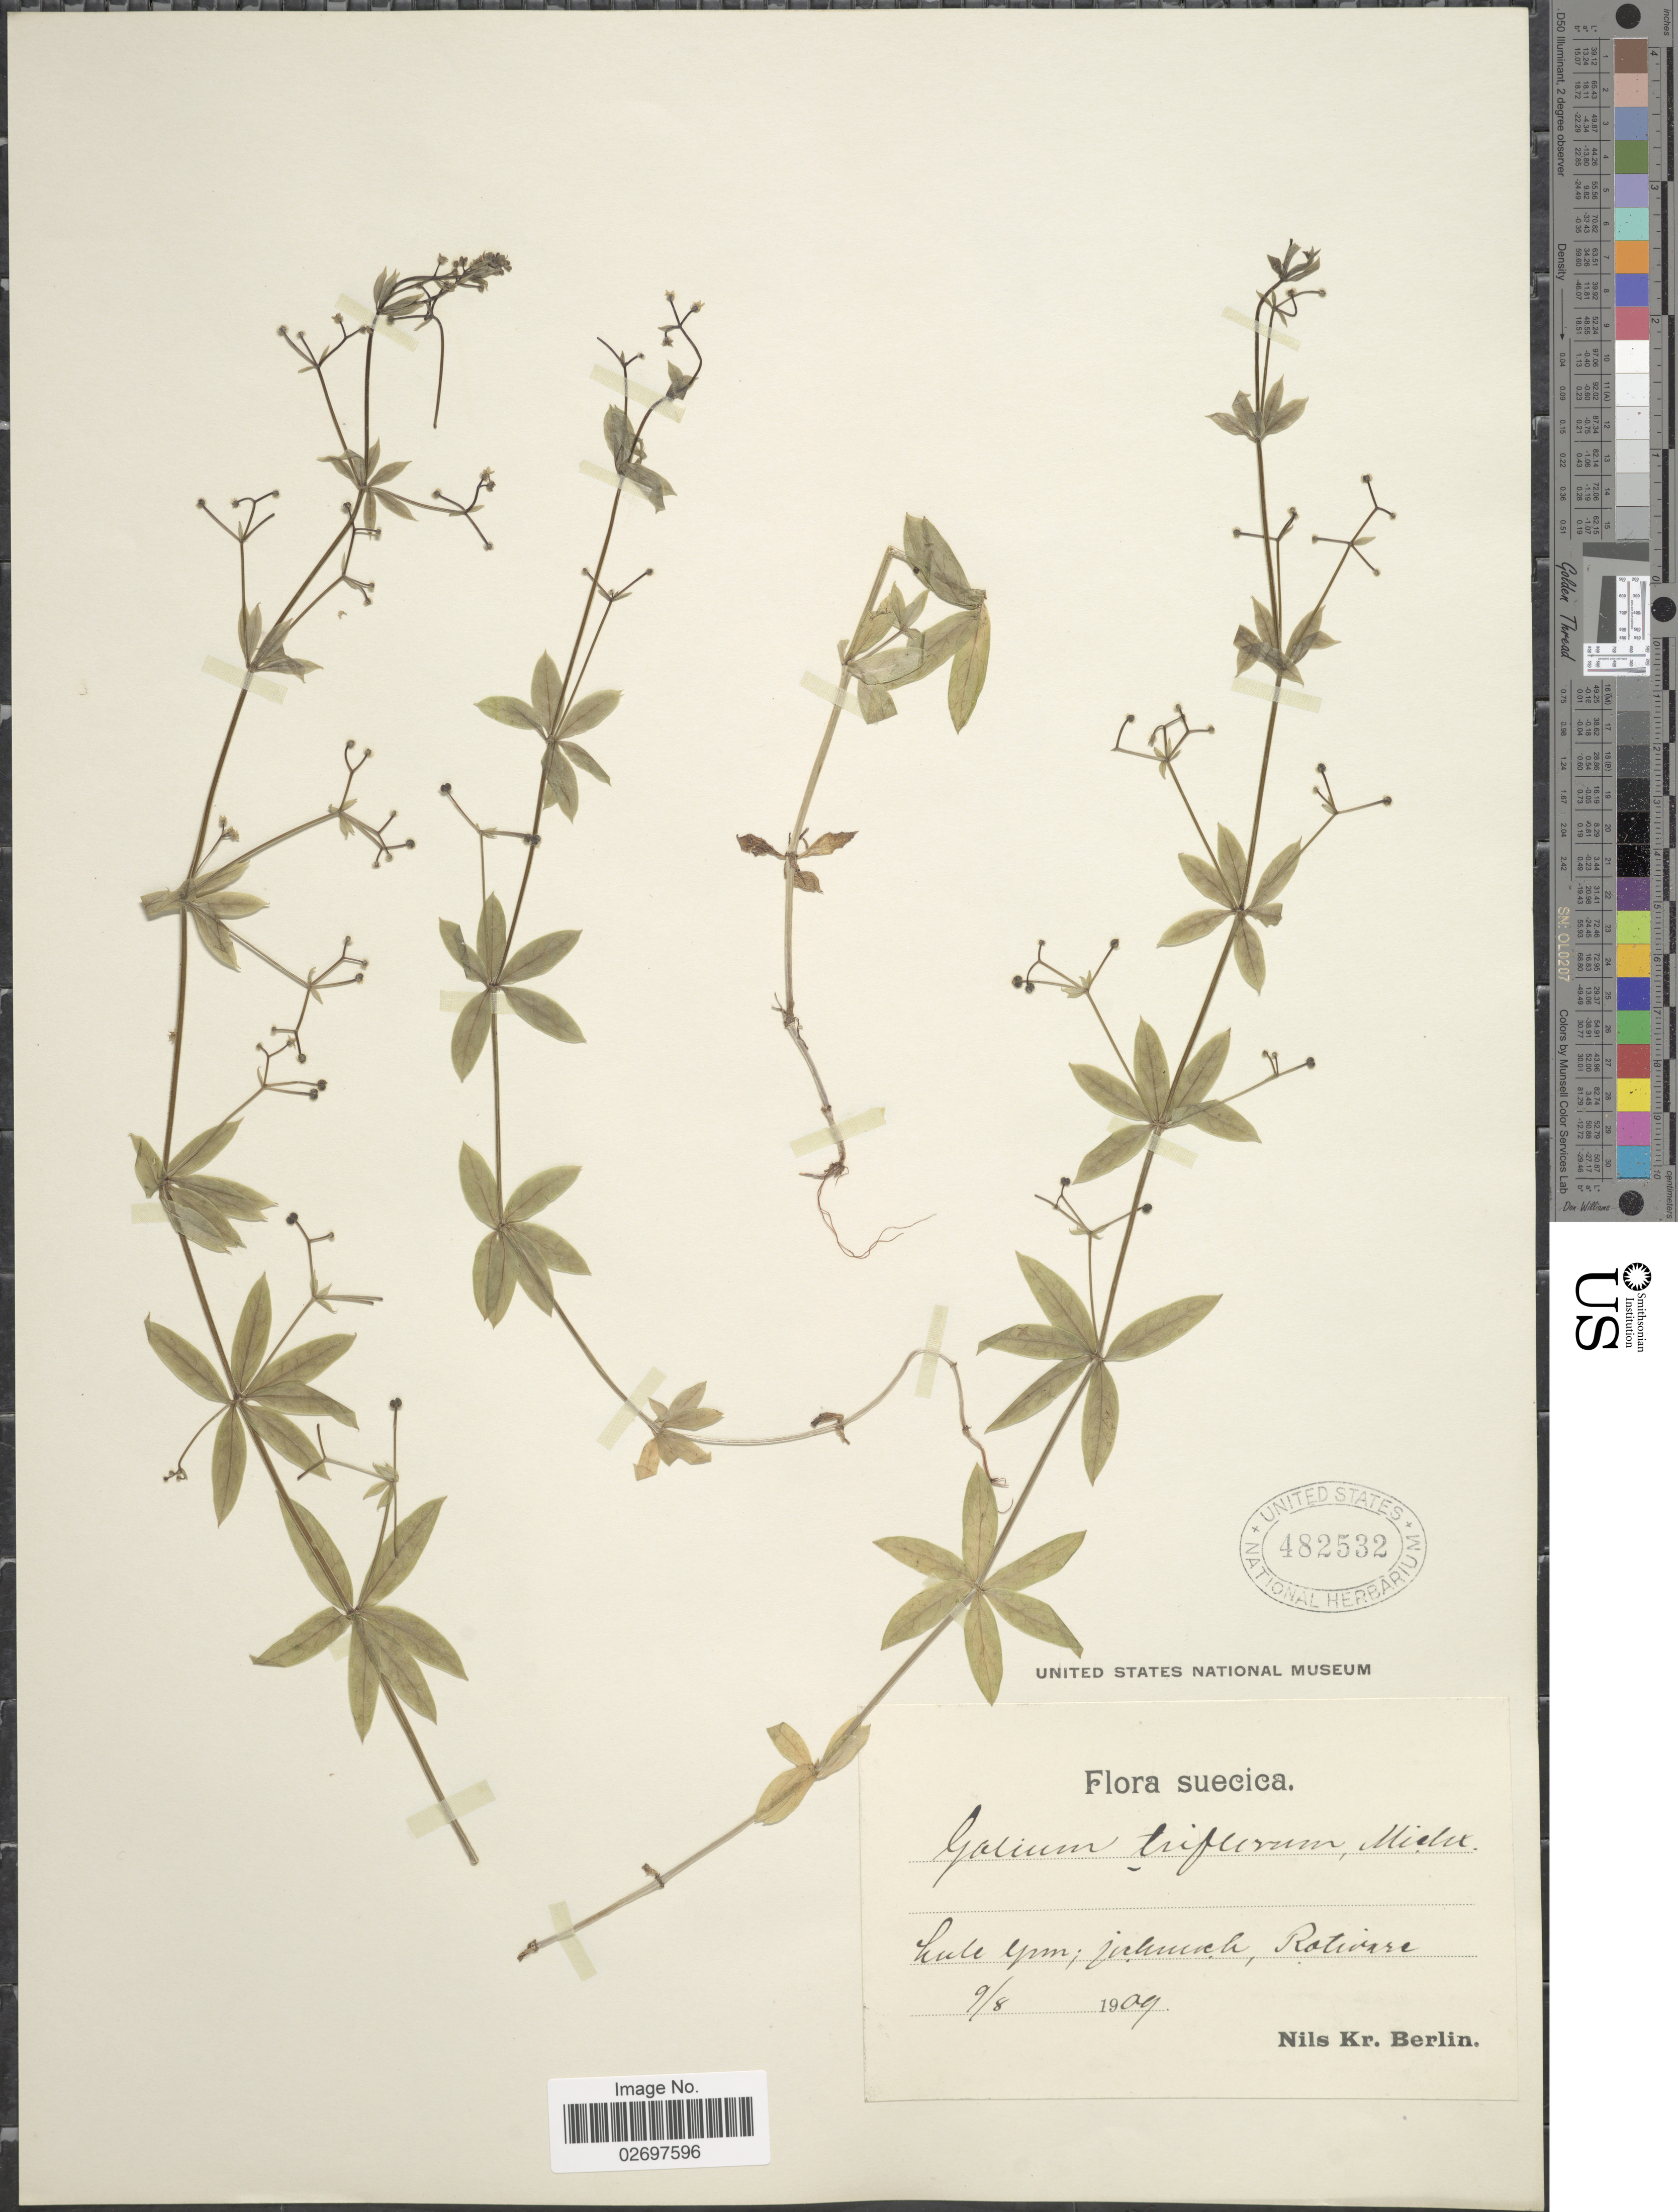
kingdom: Plantae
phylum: Tracheophyta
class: Magnoliopsida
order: Gentianales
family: Rubiaceae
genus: Galium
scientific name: Galium triflorum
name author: Michx.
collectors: N. Berlin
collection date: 1909-08-09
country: Sweden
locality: Suecica. Lule Upm; jockmock, Rotivare [interpreted]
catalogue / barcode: US 482532